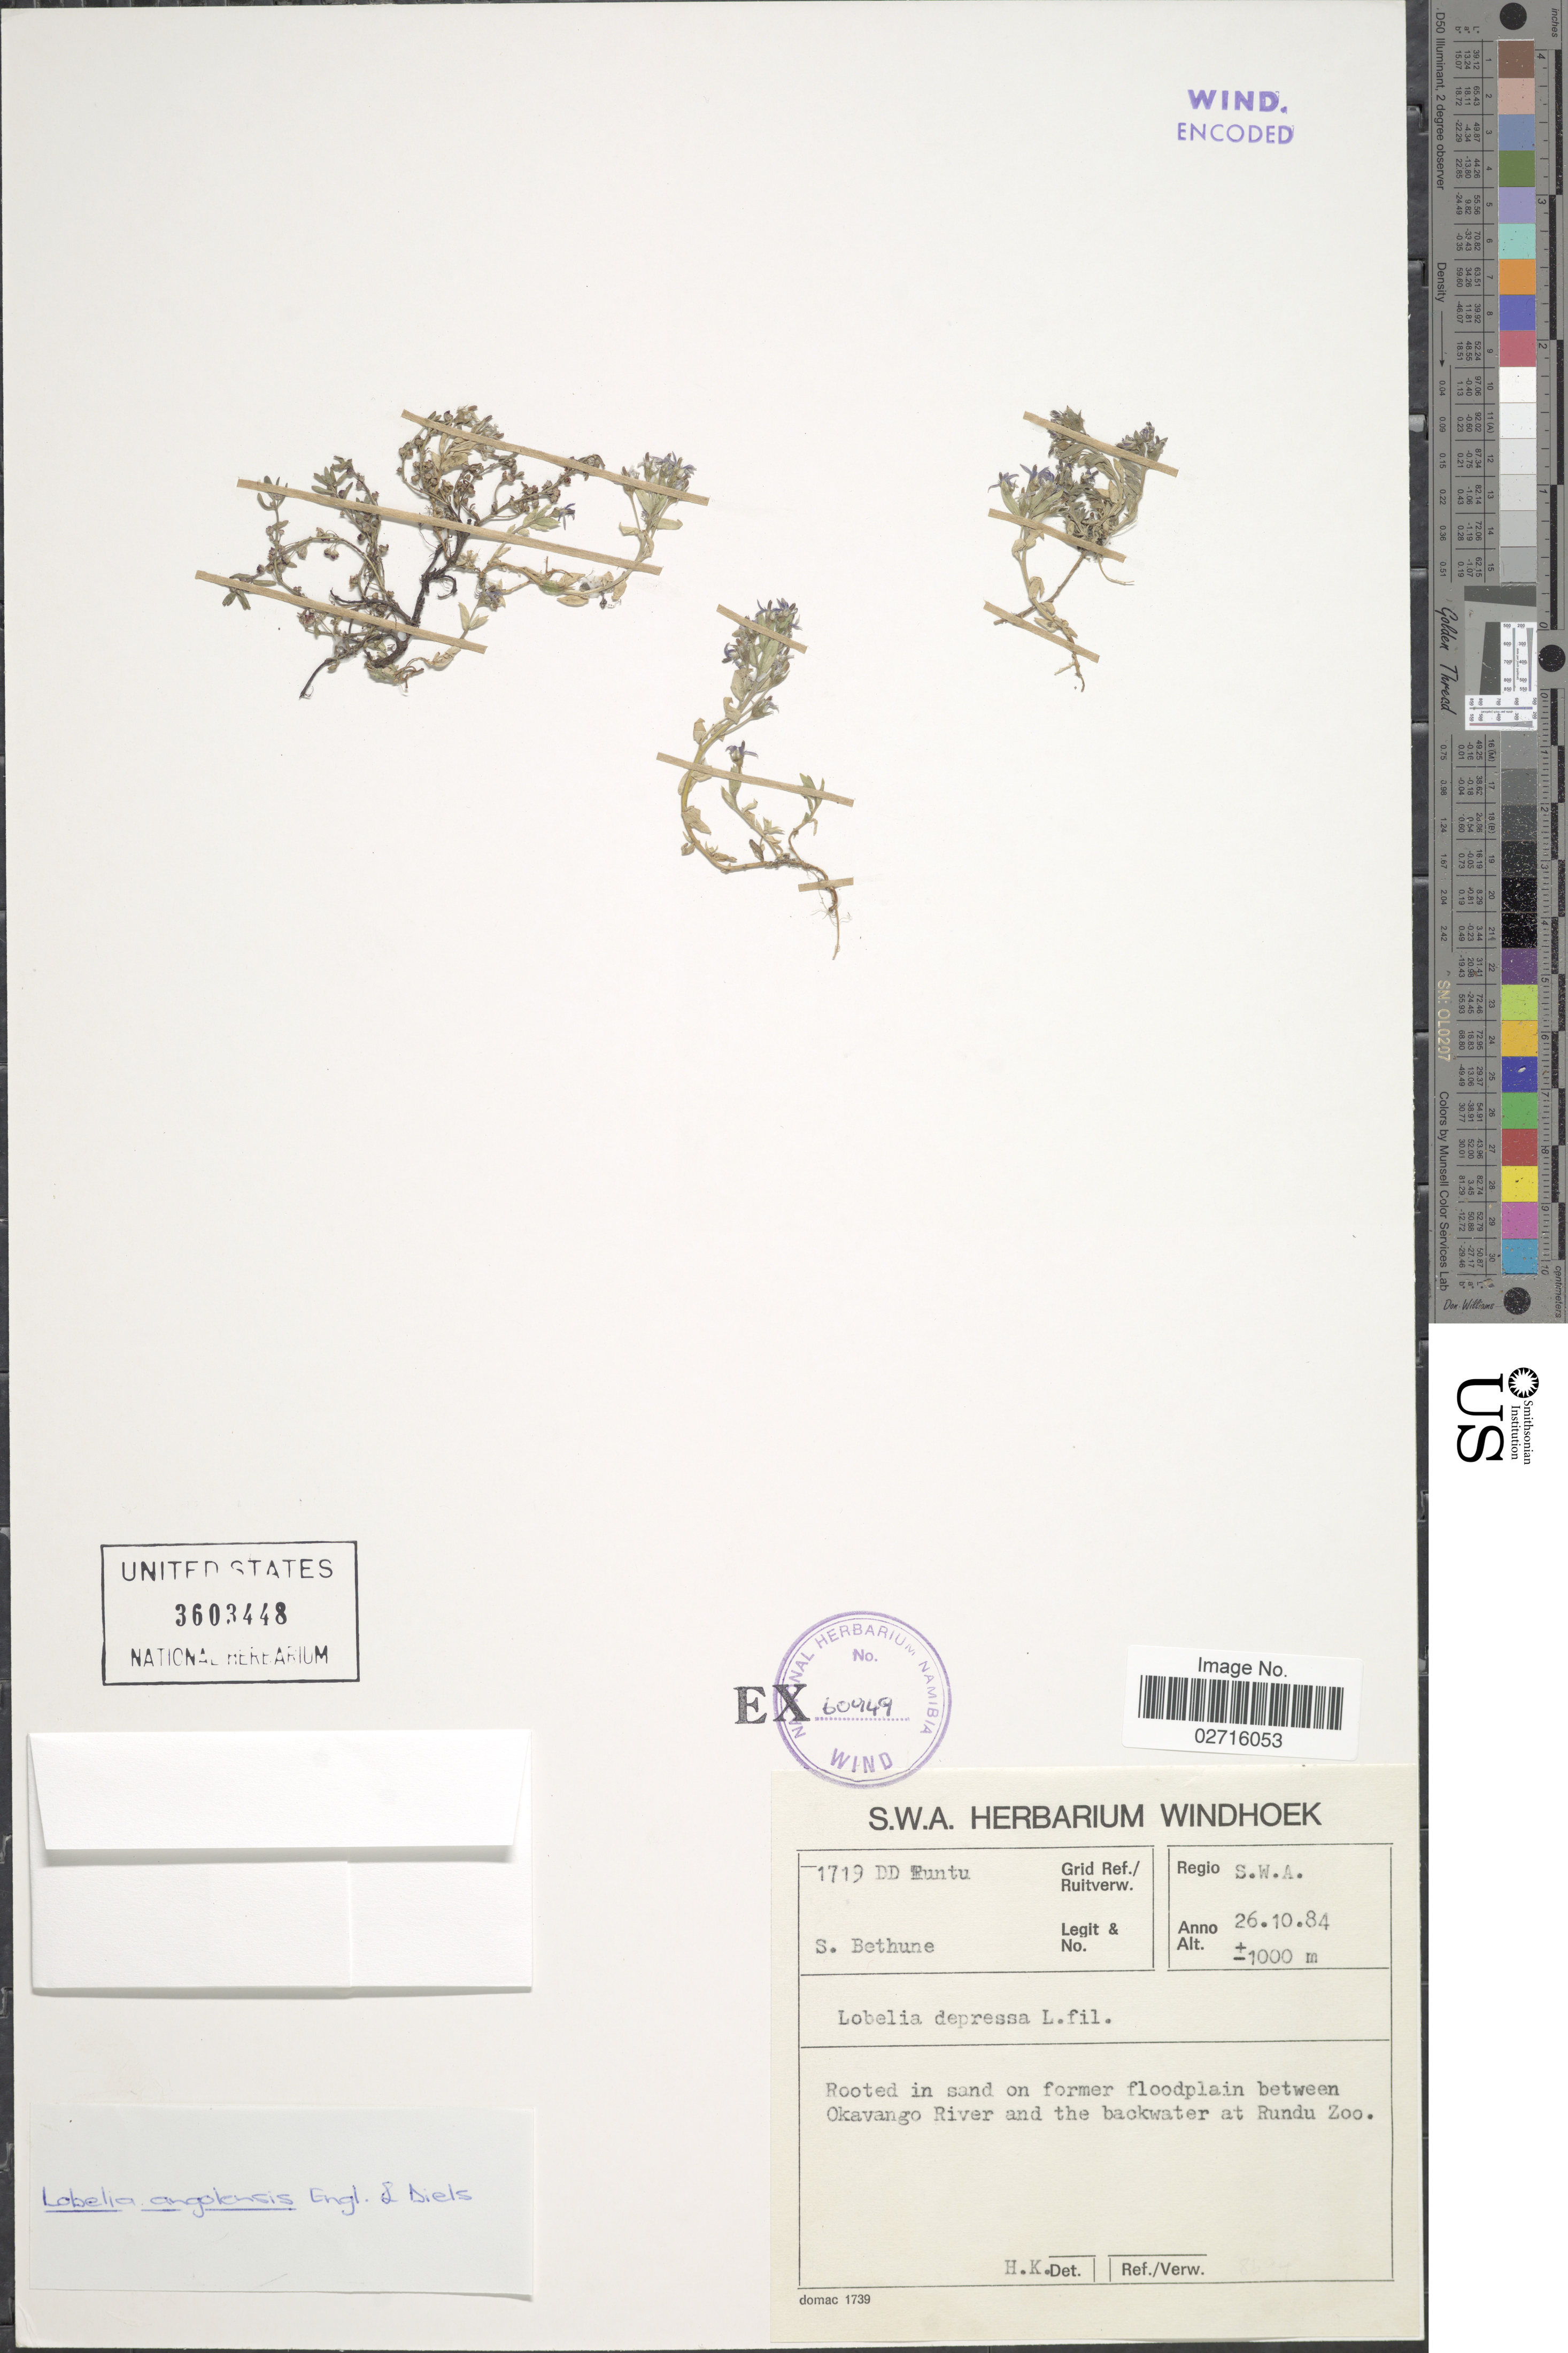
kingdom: Plantae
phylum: Tracheophyta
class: Magnoliopsida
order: Asterales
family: Campanulaceae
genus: Lobelia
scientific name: Lobelia angolensis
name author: Engl. & Diels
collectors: S. Bethune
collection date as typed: Transcribed d/m/y: 26/10/84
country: Namibia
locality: Regio S.W.A., rooted in sand on former floodplain between Okavango River and the blackwater at Rundu Zoo, Grid Ref. 1719 DD Runtu.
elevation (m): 1000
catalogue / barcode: US 3603448